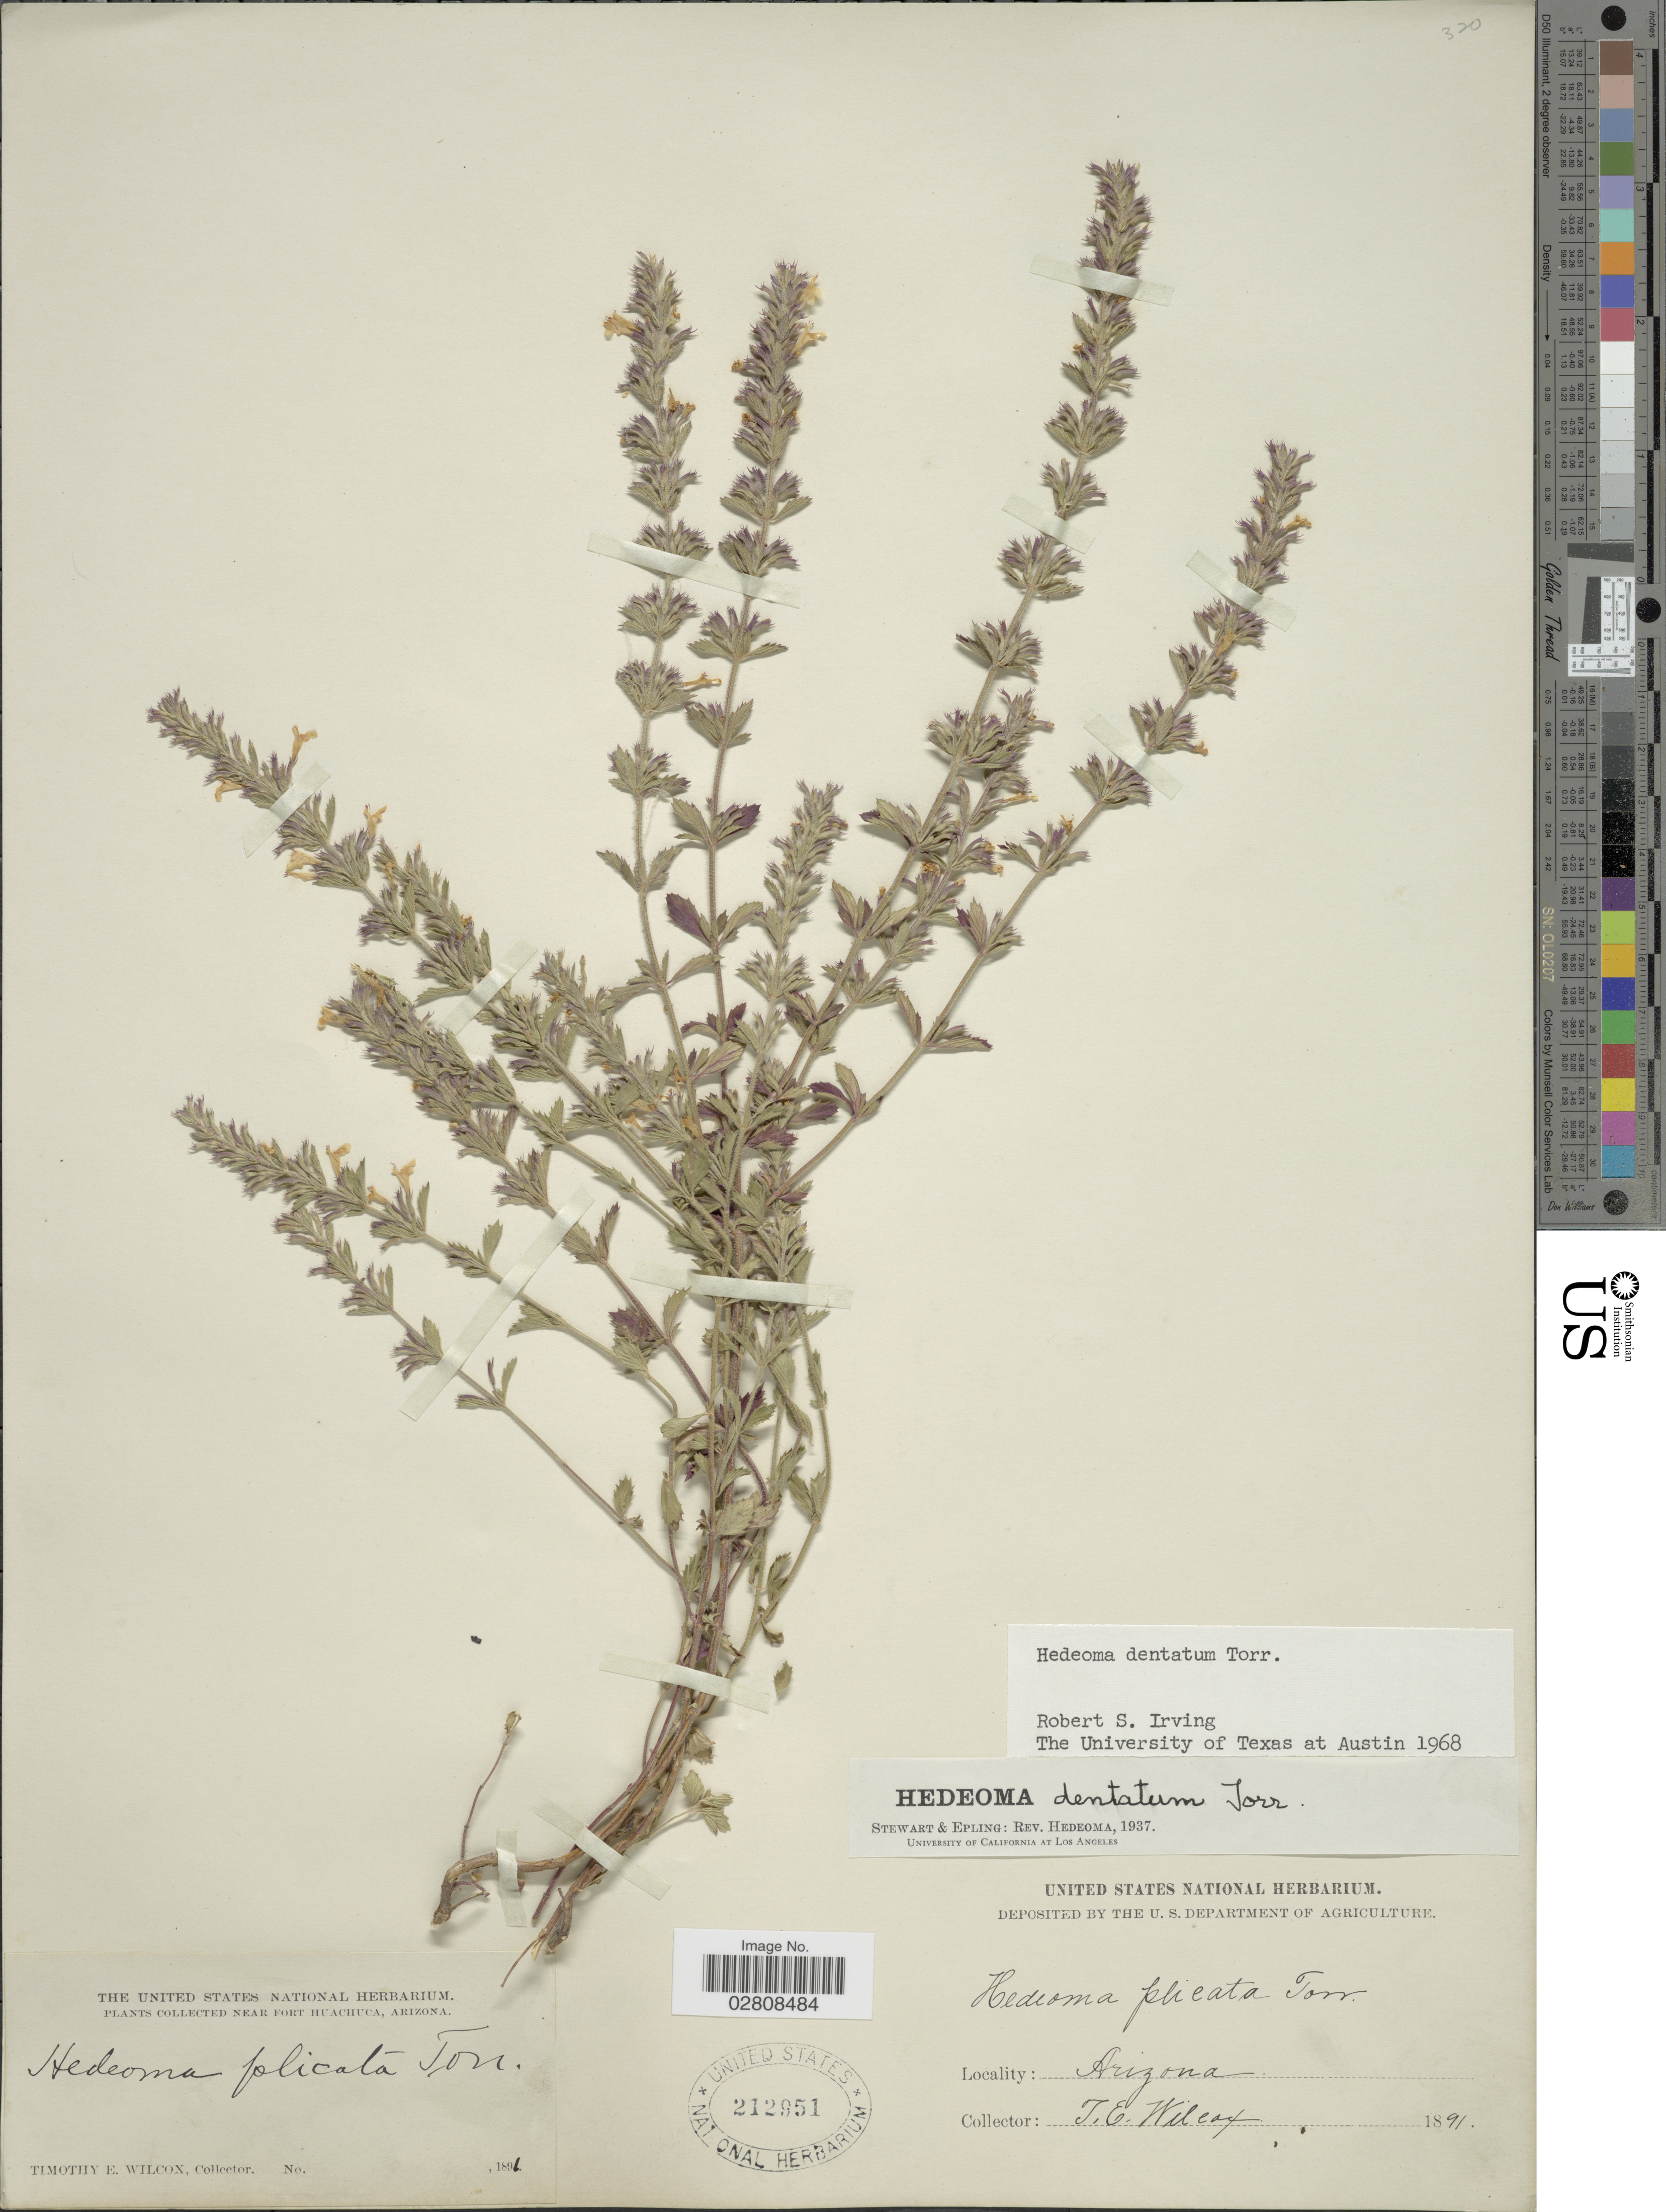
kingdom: Plantae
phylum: Tracheophyta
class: Magnoliopsida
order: Lamiales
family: Lamiaceae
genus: Hedeoma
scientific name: Hedeoma dentata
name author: Torr.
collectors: T. E. Wilcox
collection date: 1891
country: United States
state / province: Arizona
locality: Near Fort Huachuca.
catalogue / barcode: US 212951